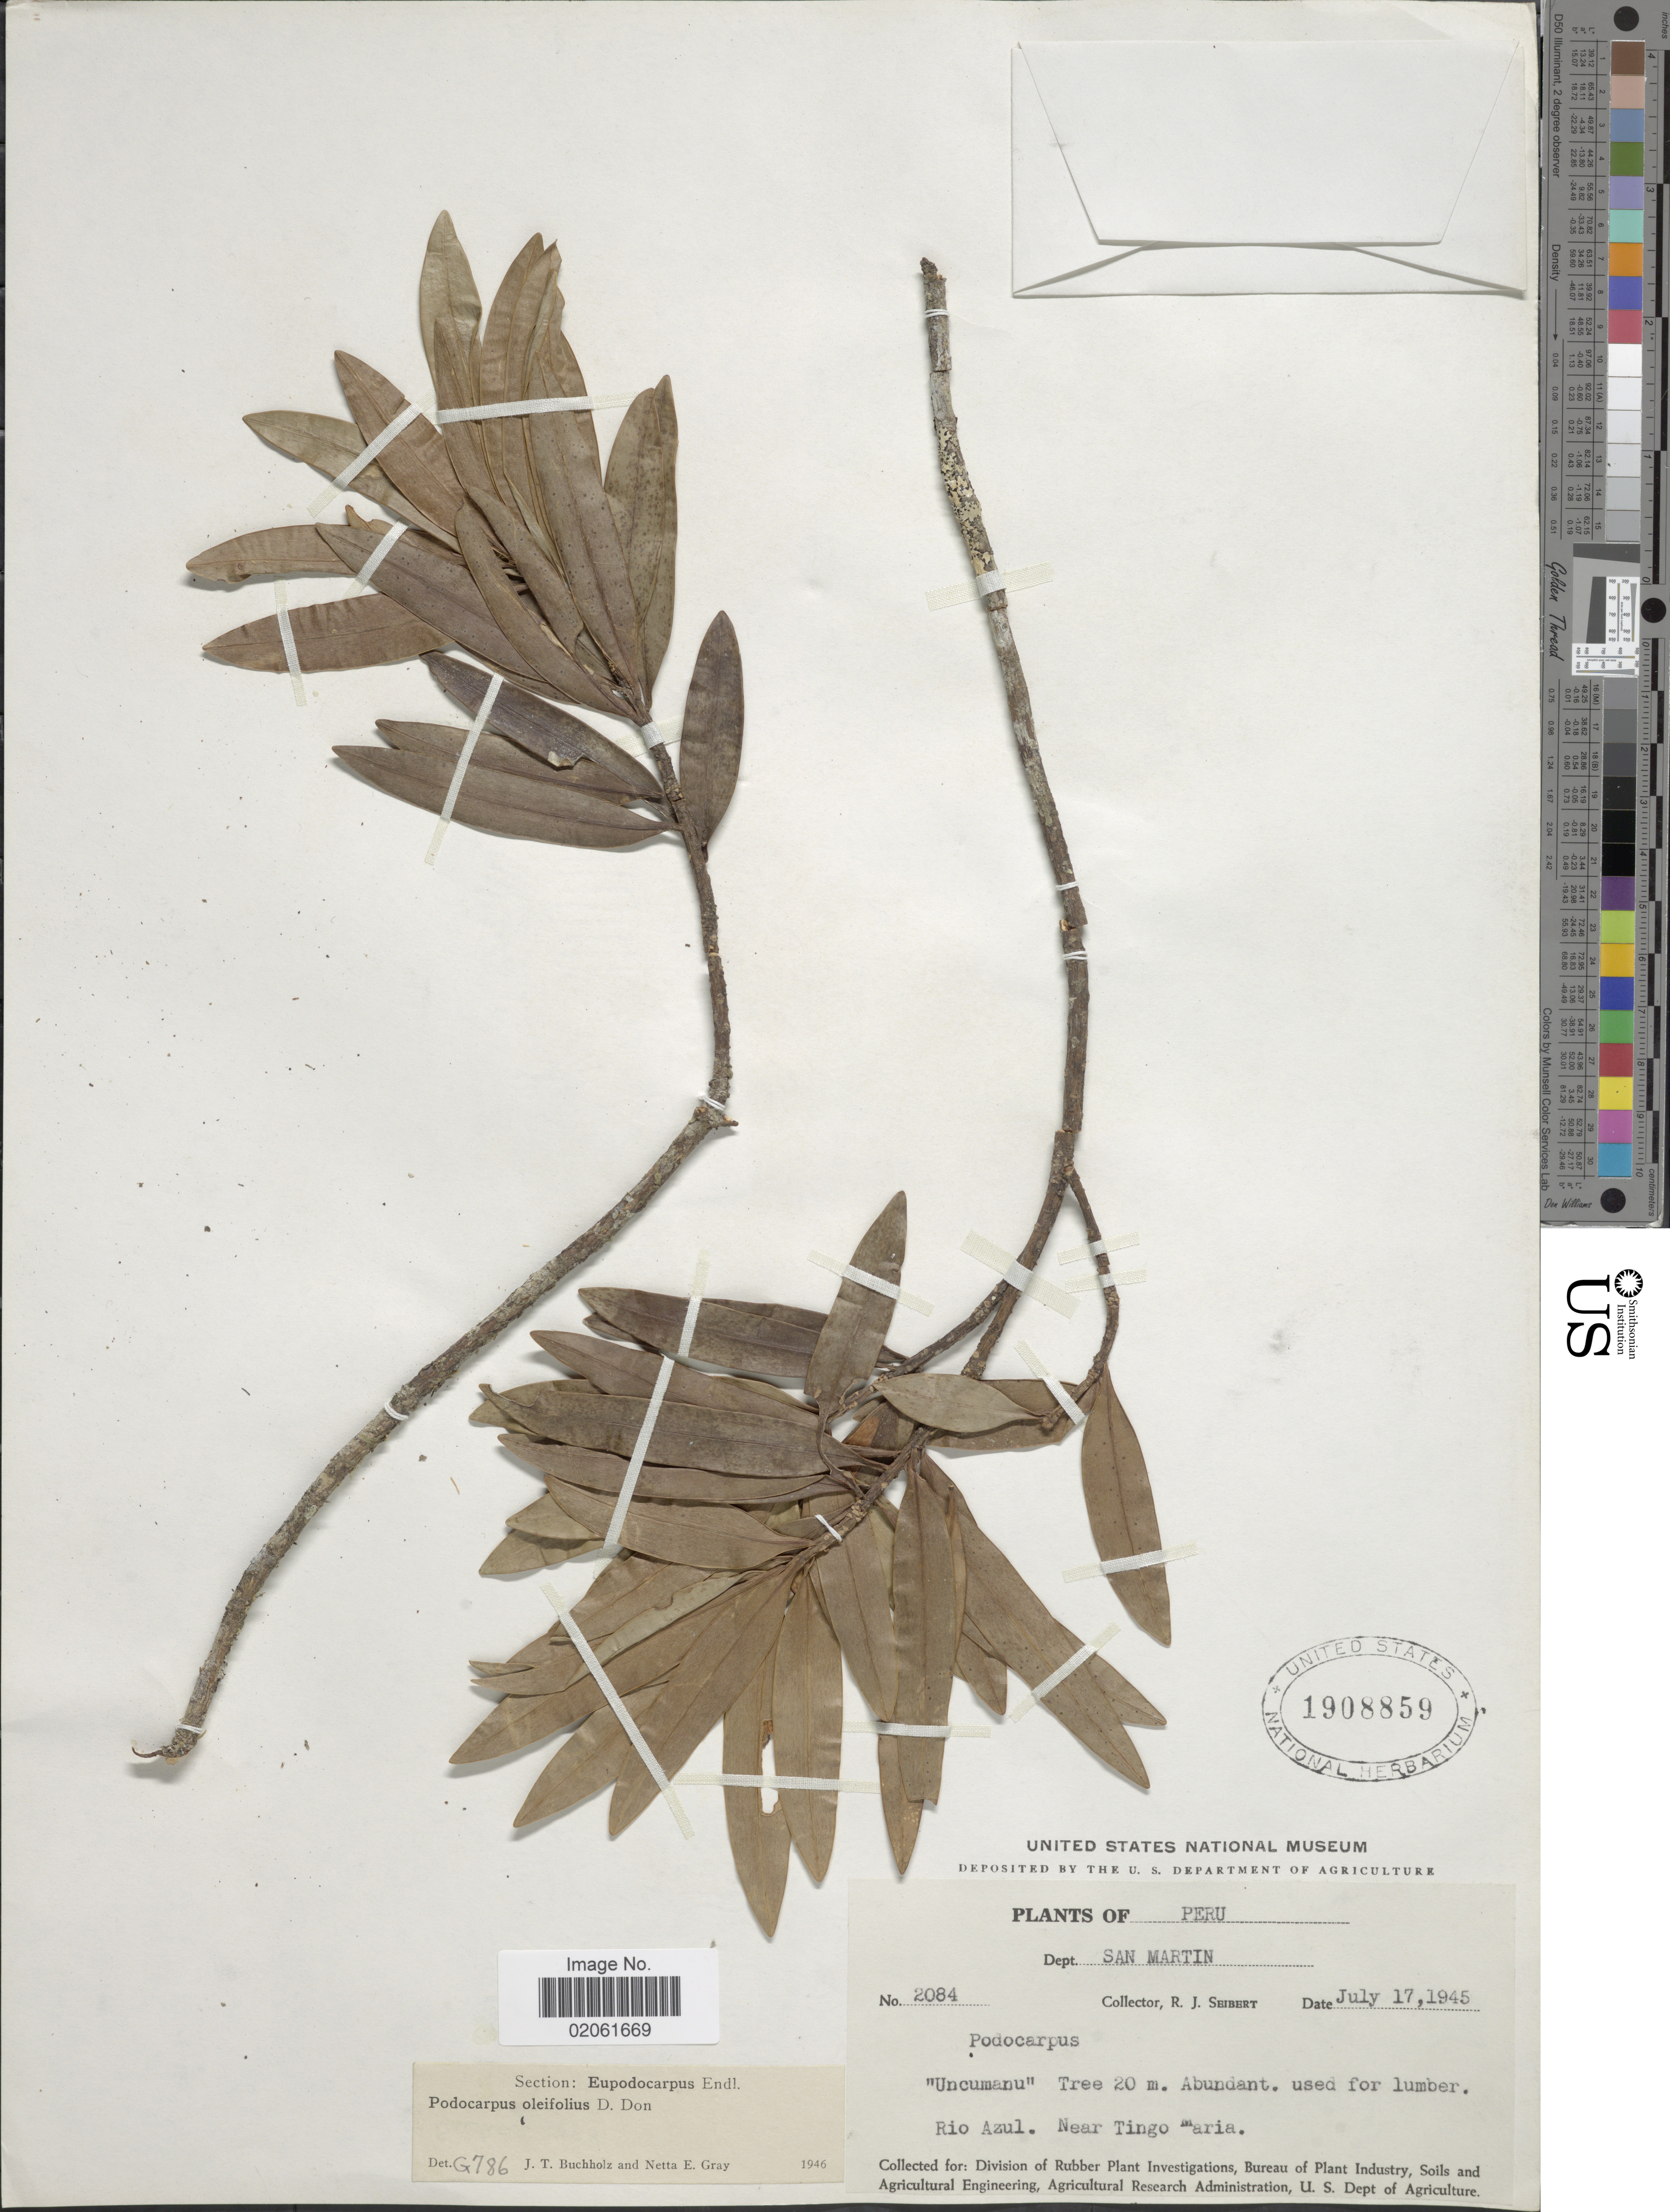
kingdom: Plantae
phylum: Tracheophyta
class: Pinopsida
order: Pinales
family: Podocarpaceae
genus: Podocarpus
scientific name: Podocarpus oleifolius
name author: D. Don ex Lamb.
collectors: R. J. Seibert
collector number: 2084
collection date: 1945-07-17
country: Peru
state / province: San Martín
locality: Rio Azul. Near Tingo Maria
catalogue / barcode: US 1908859